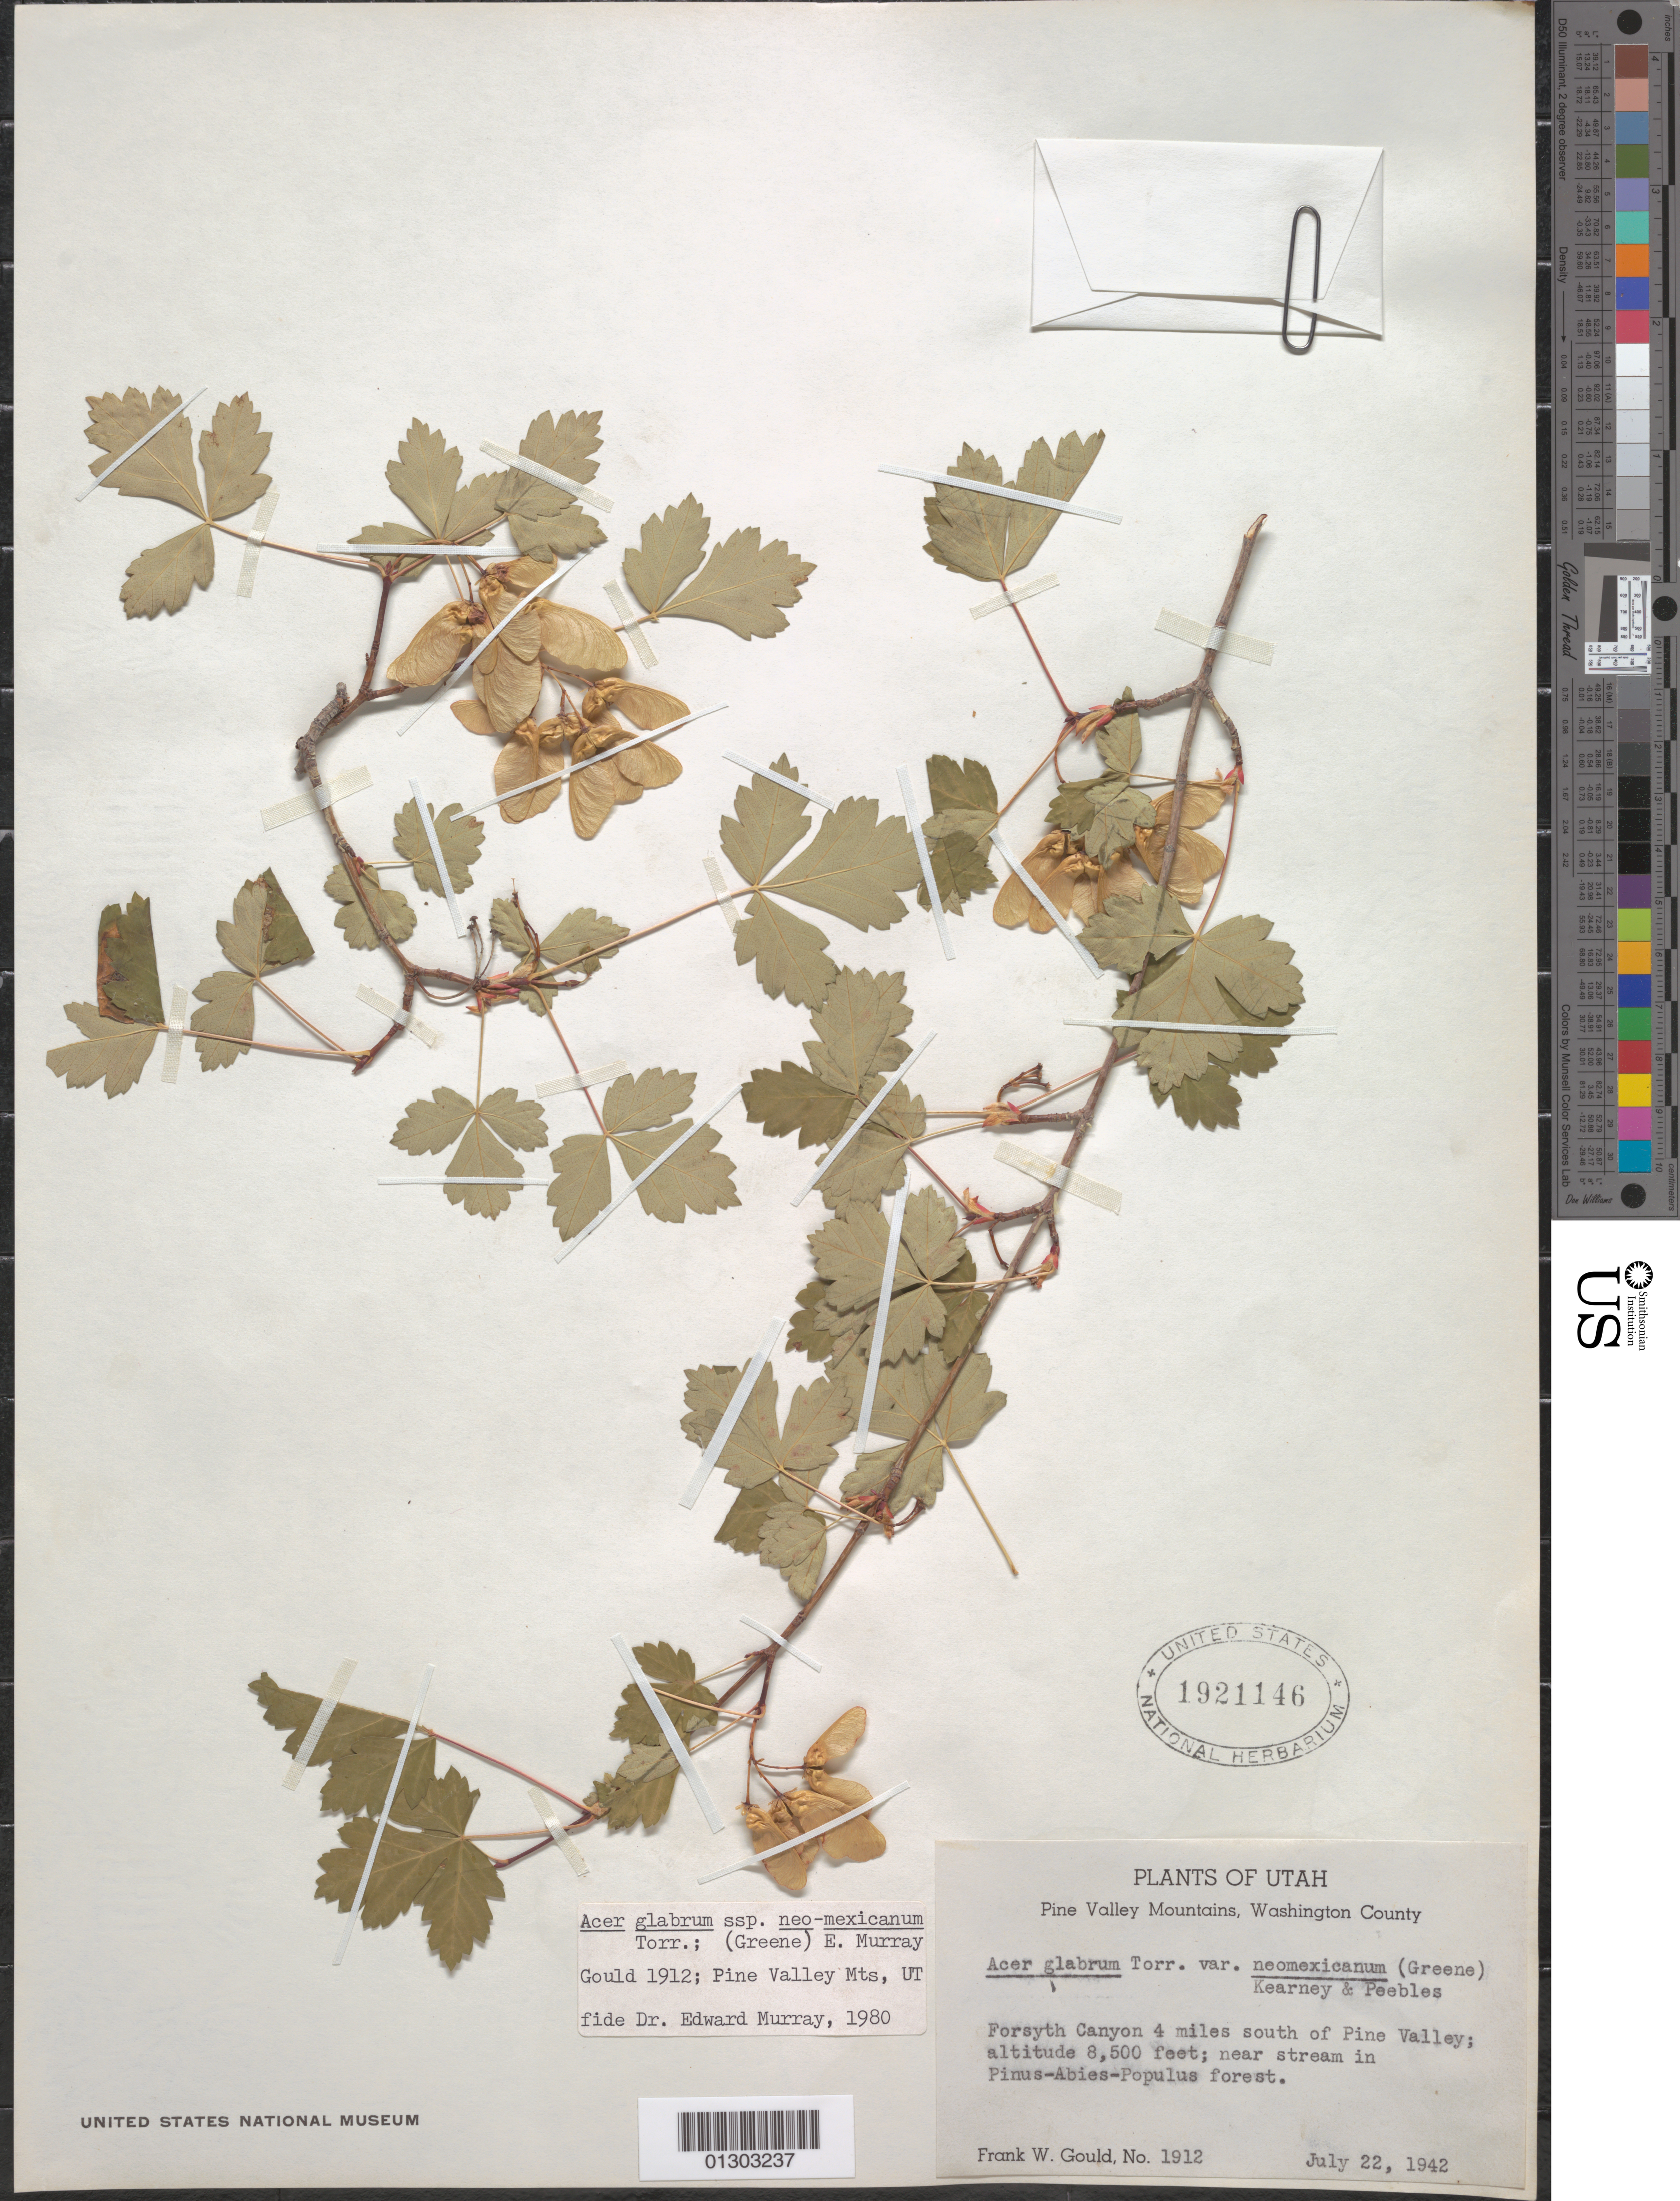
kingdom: Plantae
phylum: Tracheophyta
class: Magnoliopsida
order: Sapindales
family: Sapindaceae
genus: Acer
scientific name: Acer glabrum subsp. neomexicanum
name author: (Greene) A.E. Murray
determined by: Murray, Edward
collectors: F. W. Gould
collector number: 1912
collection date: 1942-07-22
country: United States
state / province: Utah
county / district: Washington County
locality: Washington County, Pine Valley Mountains, Forsyth Canyon, 4 miles S of Pine Valley.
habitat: Near stream in Pinus-Abies-Populus forest.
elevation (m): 2591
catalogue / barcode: US 1921146